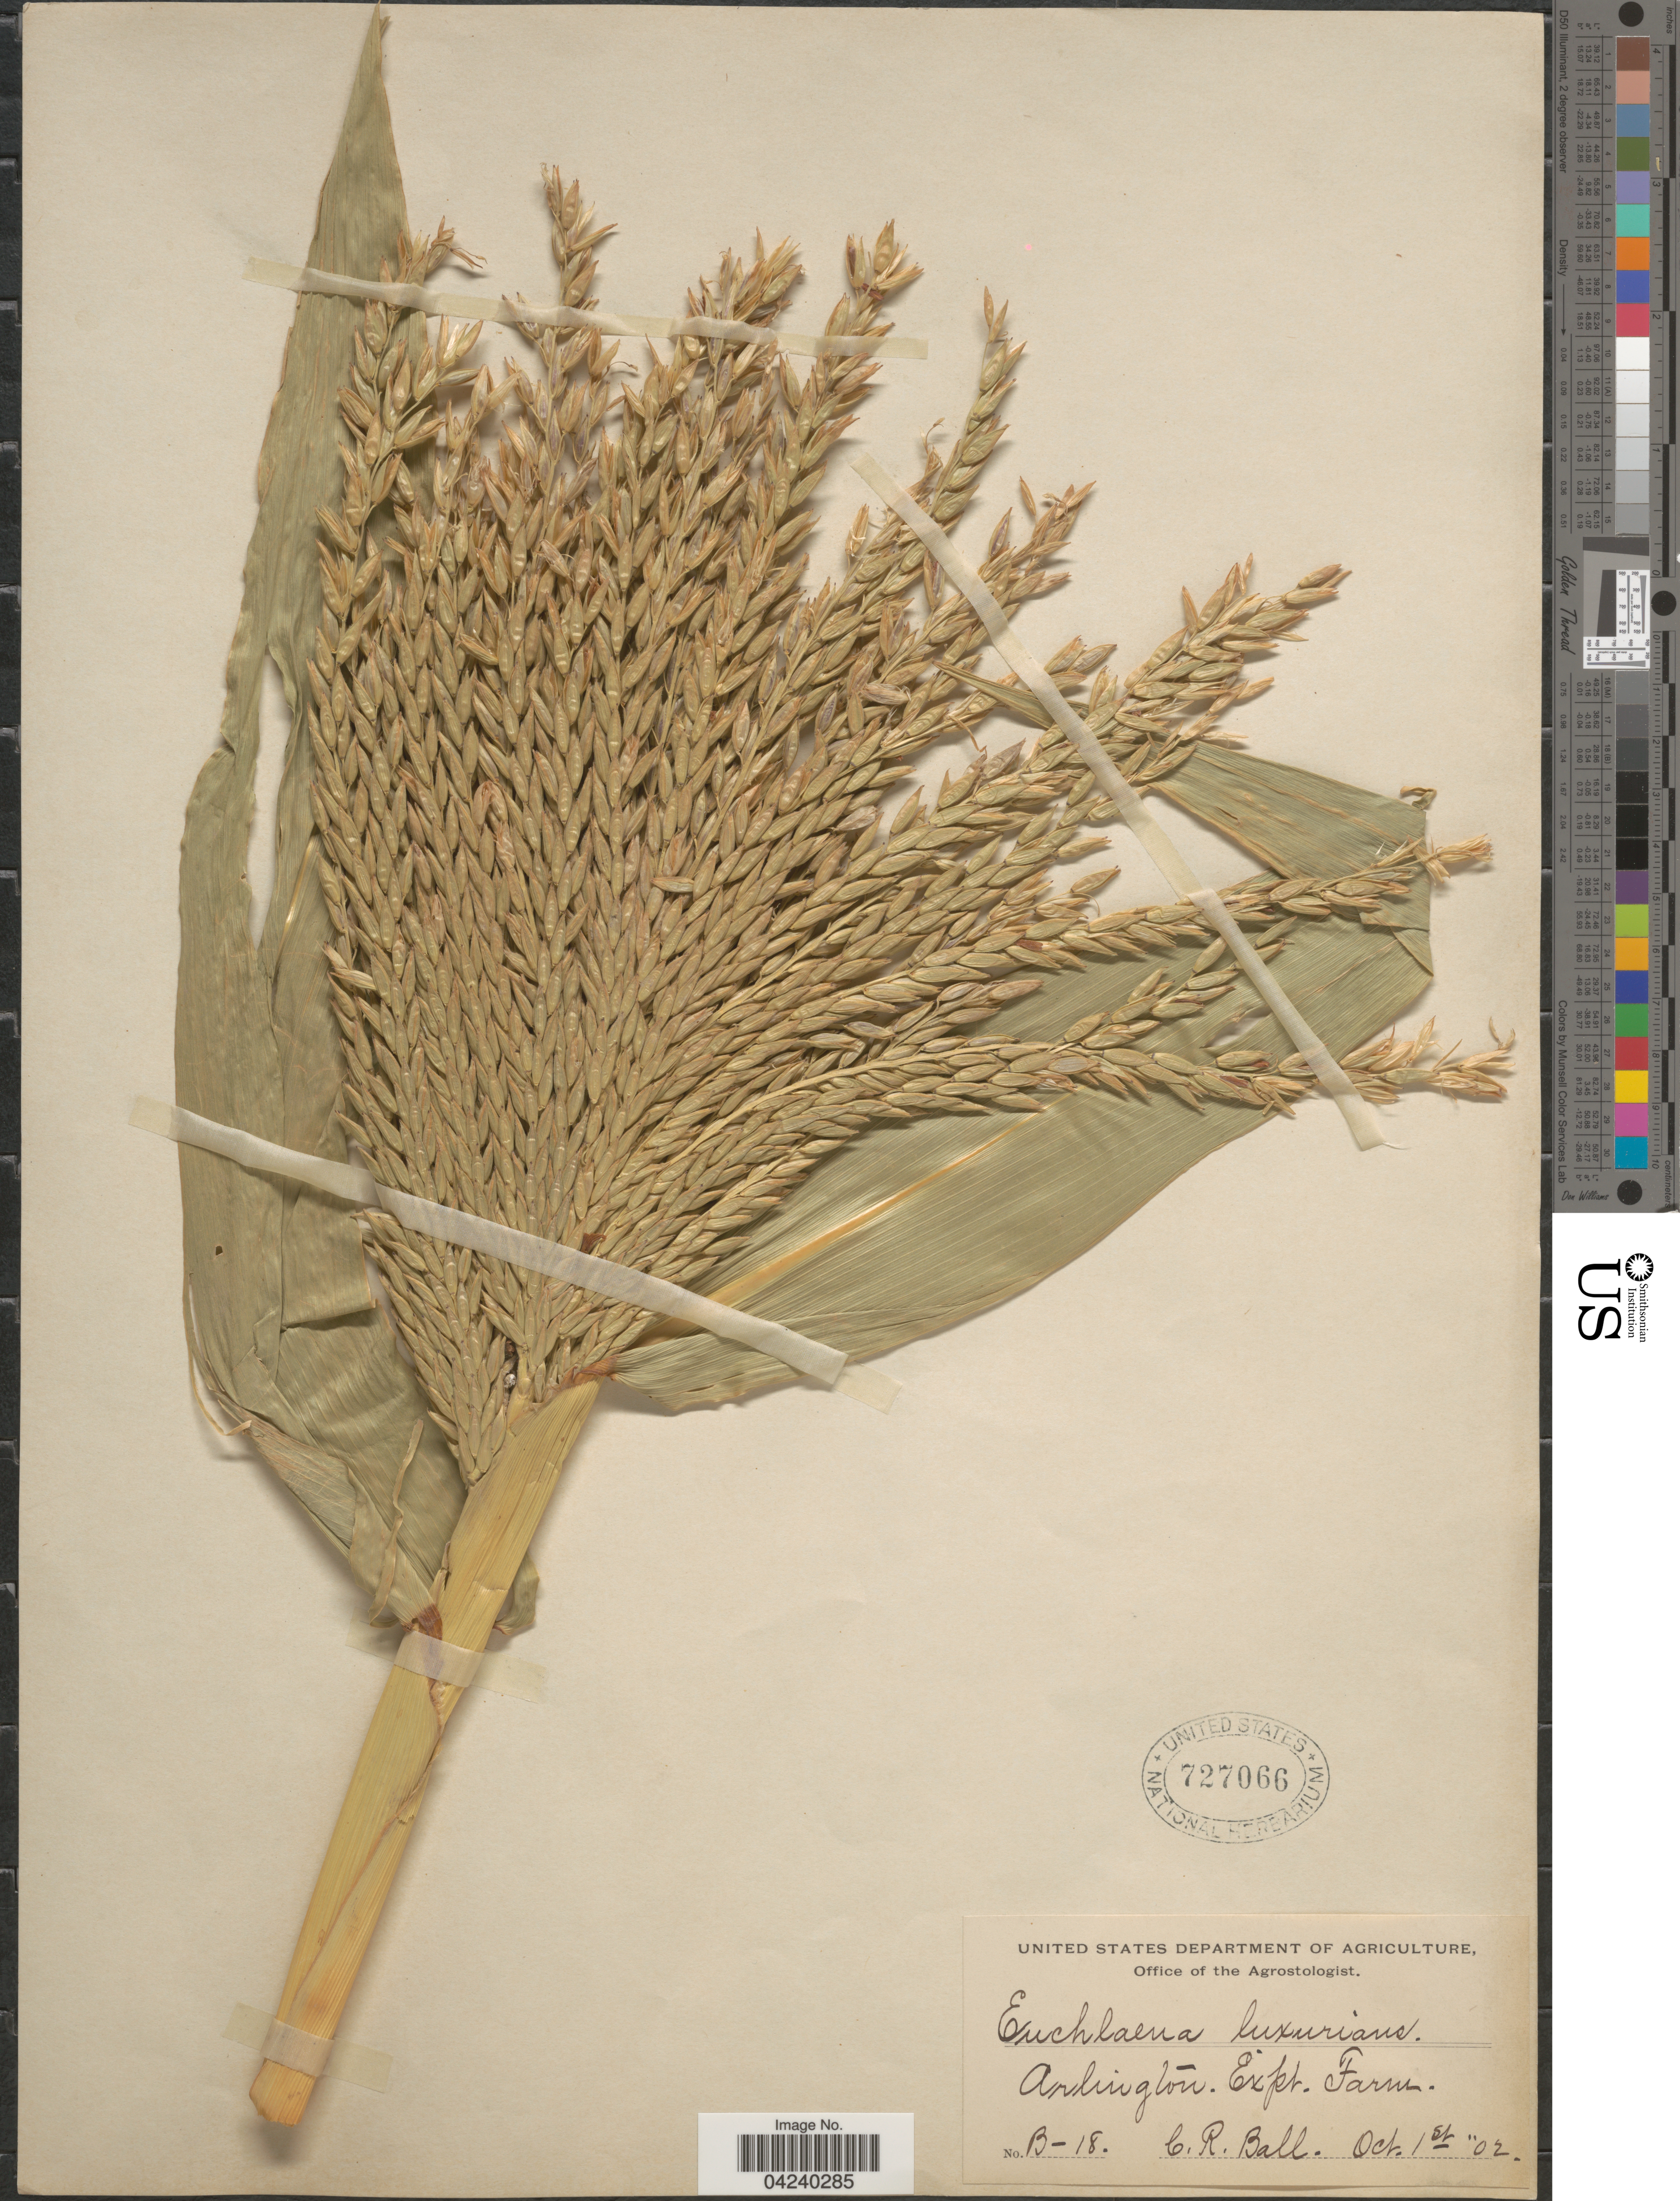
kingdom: Plantae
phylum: Tracheophyta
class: Liliopsida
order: Poales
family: Poaceae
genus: Zea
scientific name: Zea mays subsp. mexicana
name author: (Schrad.) Iltis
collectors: C. R. Ball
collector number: B-18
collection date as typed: Transcribed d/m/y: 1/10/2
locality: Arlington Exp. Farm.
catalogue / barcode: US 727066